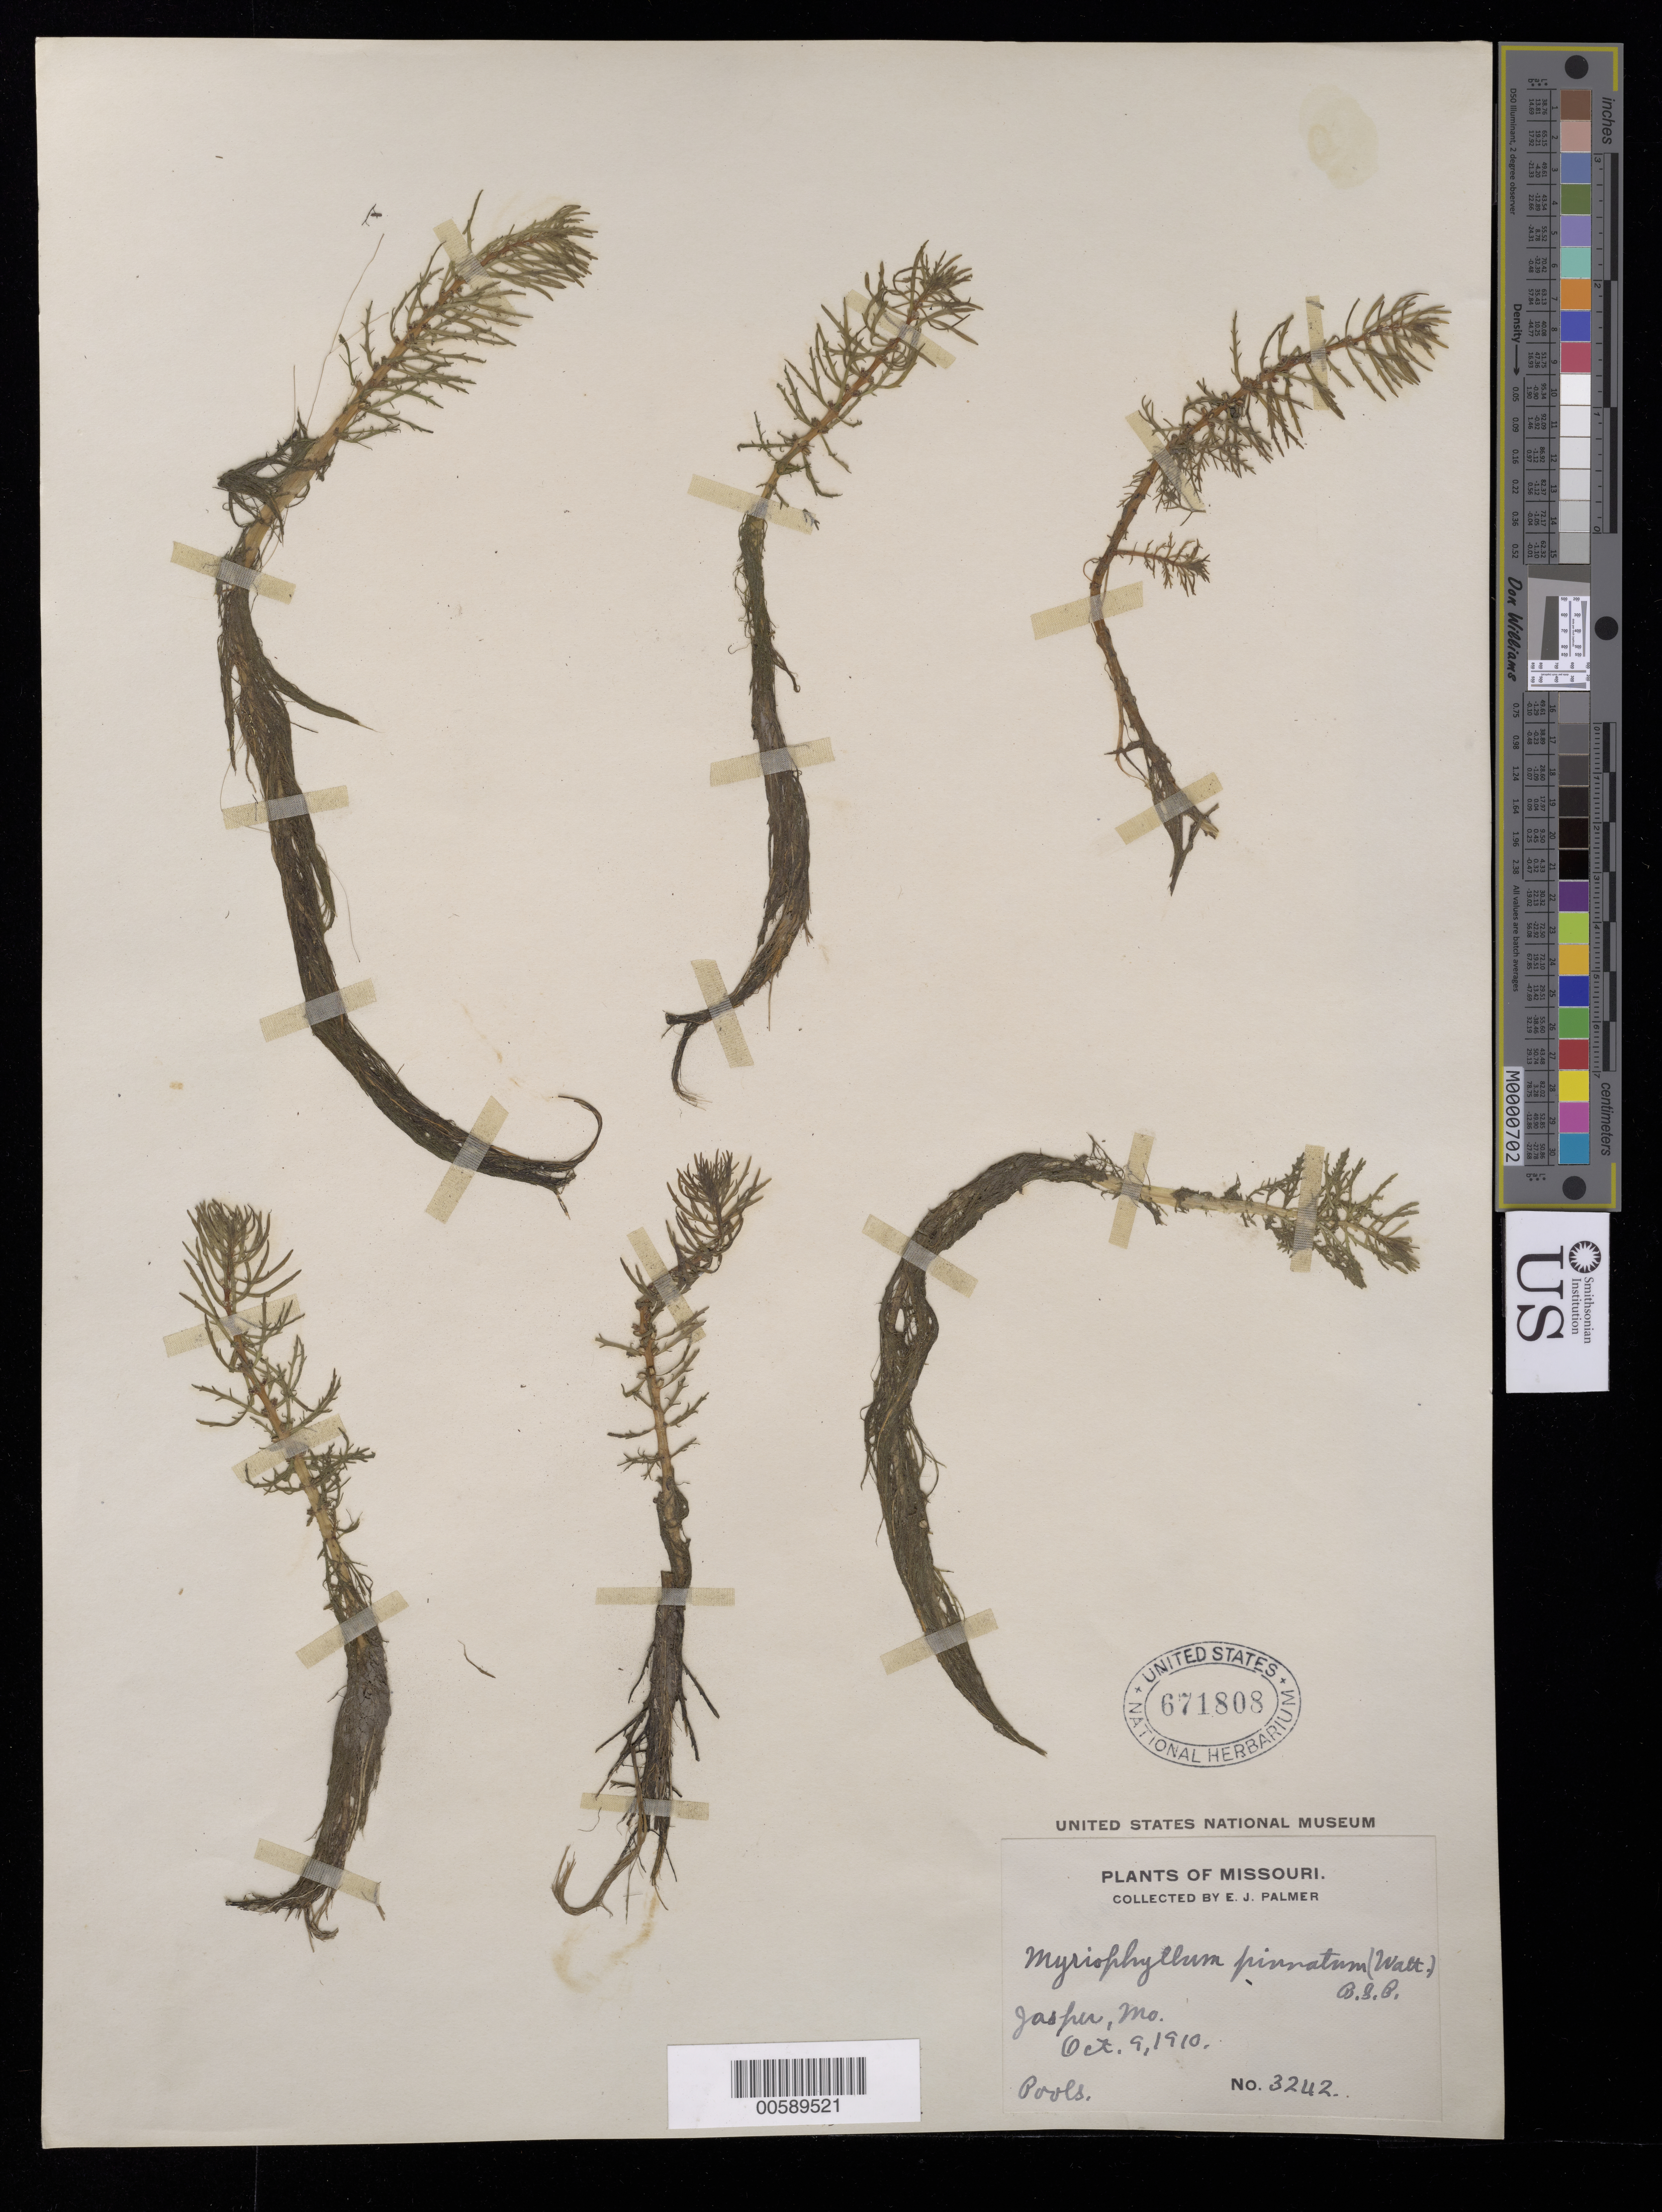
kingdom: Plantae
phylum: Tracheophyta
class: Magnoliopsida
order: Saxifragales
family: Haloragaceae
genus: Myriophyllum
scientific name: Myriophyllum pinnatum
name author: (Walter) Britton, Stearns & Poggenb.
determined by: Scribailo, R. W.; Alix, M. S.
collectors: E. J. Palmer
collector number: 3242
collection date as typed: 09 Oct 1910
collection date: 1910-10-09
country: United States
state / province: Missouri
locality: Jasper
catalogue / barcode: US 671808